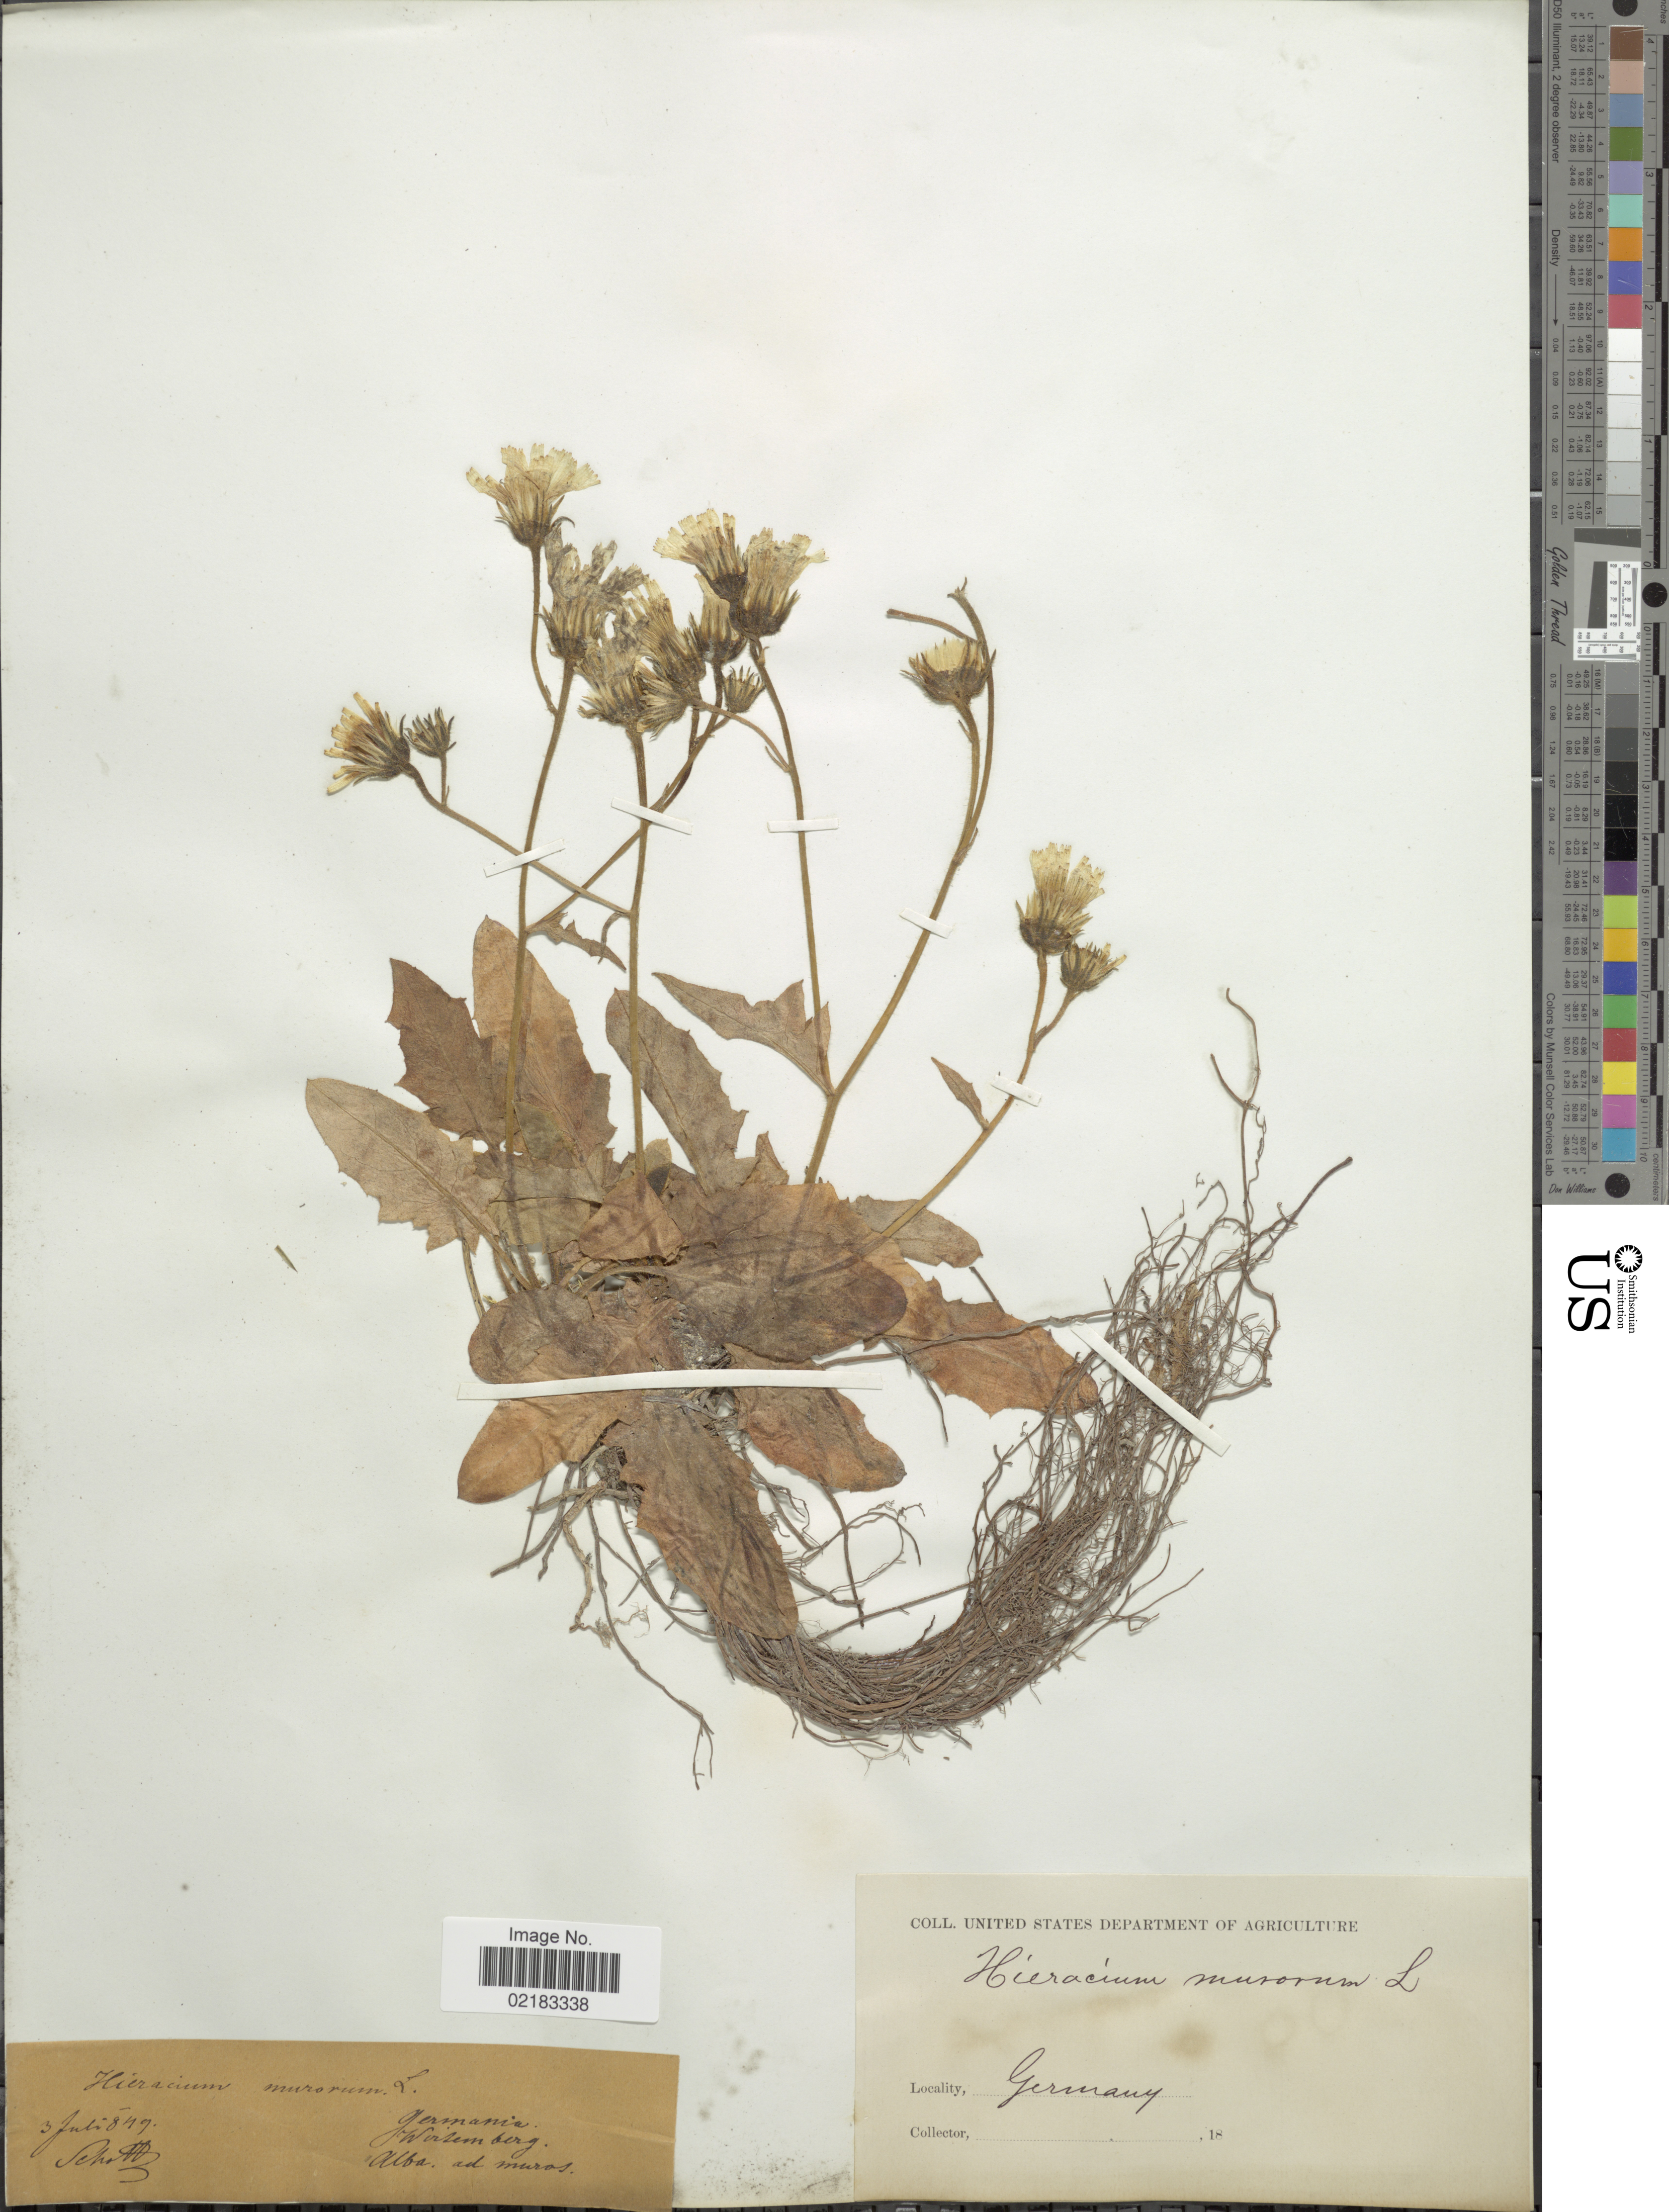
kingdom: Plantae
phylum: Tracheophyta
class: Magnoliopsida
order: Asterales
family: Asteraceae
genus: Hieracium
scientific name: Hieracium murorum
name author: L.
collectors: Schott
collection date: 1849-07-03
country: Germany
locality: Germania: Wirlemberg, Alba ad muras [interpreted]